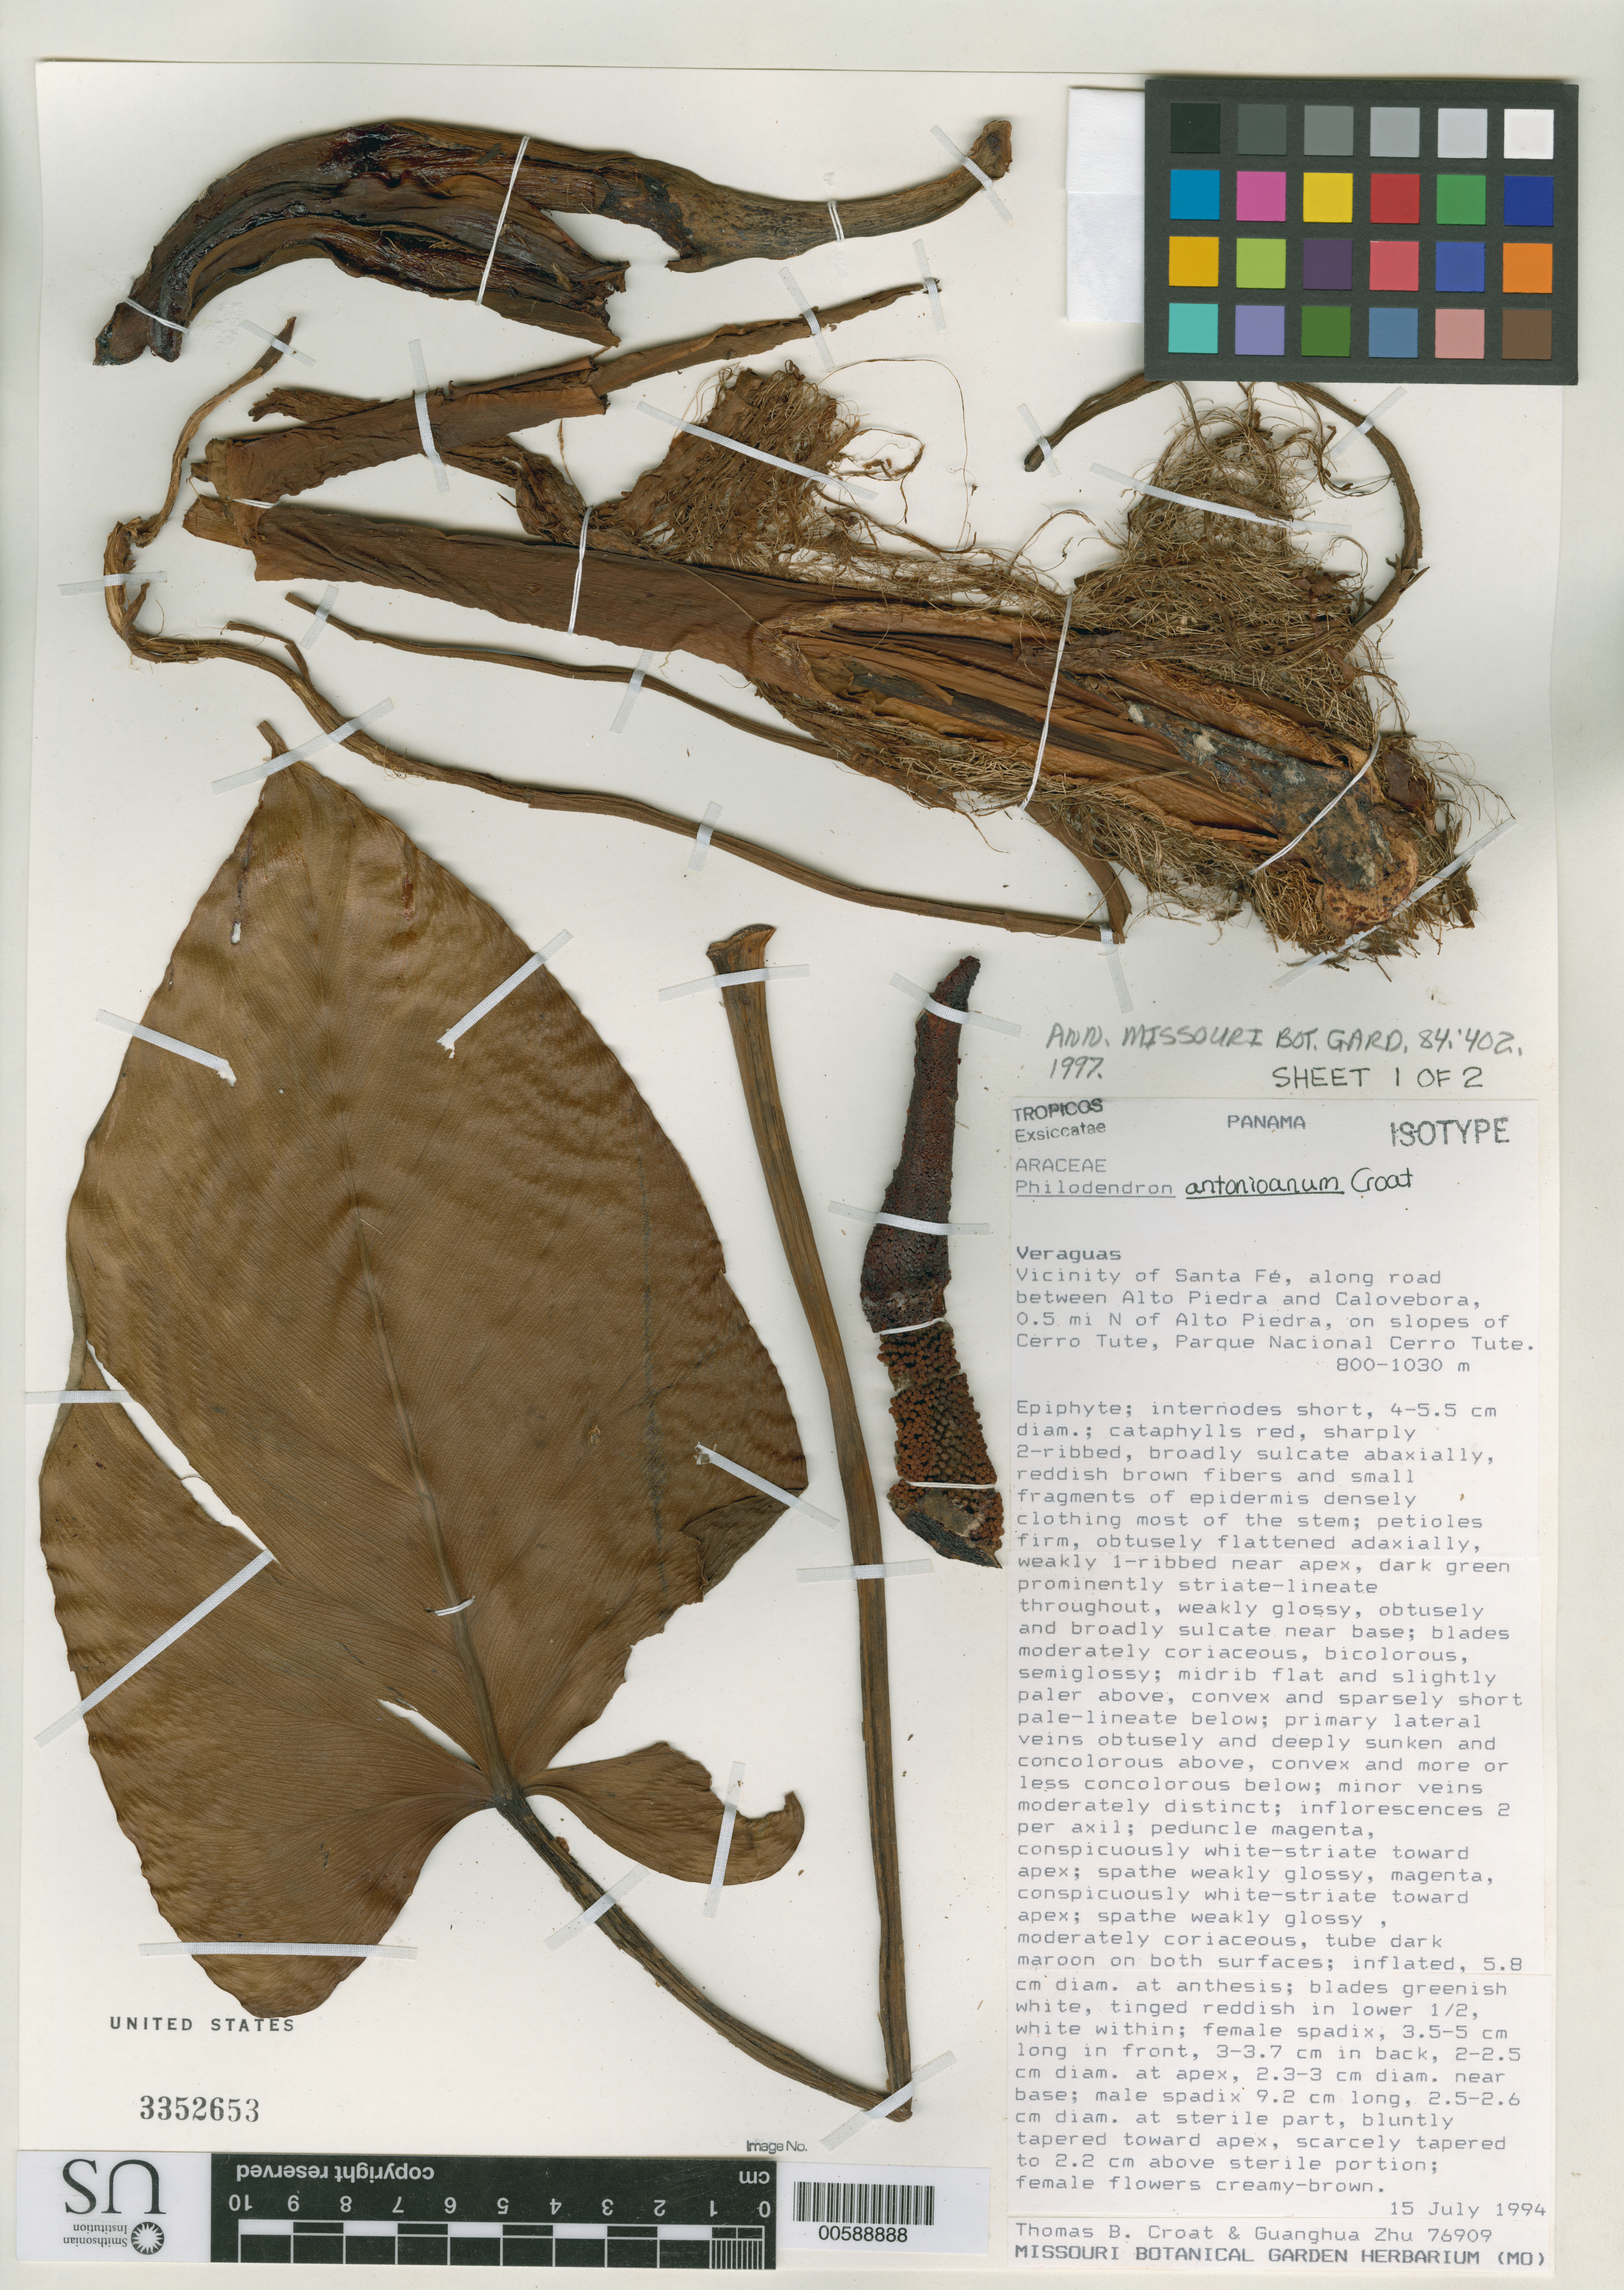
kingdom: Plantae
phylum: Tracheophyta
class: Liliopsida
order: Alismatales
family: Araceae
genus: Philodendron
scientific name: Philodendron antonioanum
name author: Croat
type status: Isotype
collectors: T. B. Croat & G. H. Zhu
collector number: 76909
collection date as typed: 15 Jul 1994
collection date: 1994-07-15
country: Panama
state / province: Veraguas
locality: Vicinity of Santa Fe, between Alto Piedra & Calovebora, 0.5 mi N of Alto Piedra, slopes of Cerro Tute, Parque Nac. Cerro Tute.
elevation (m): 800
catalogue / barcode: US 3352653